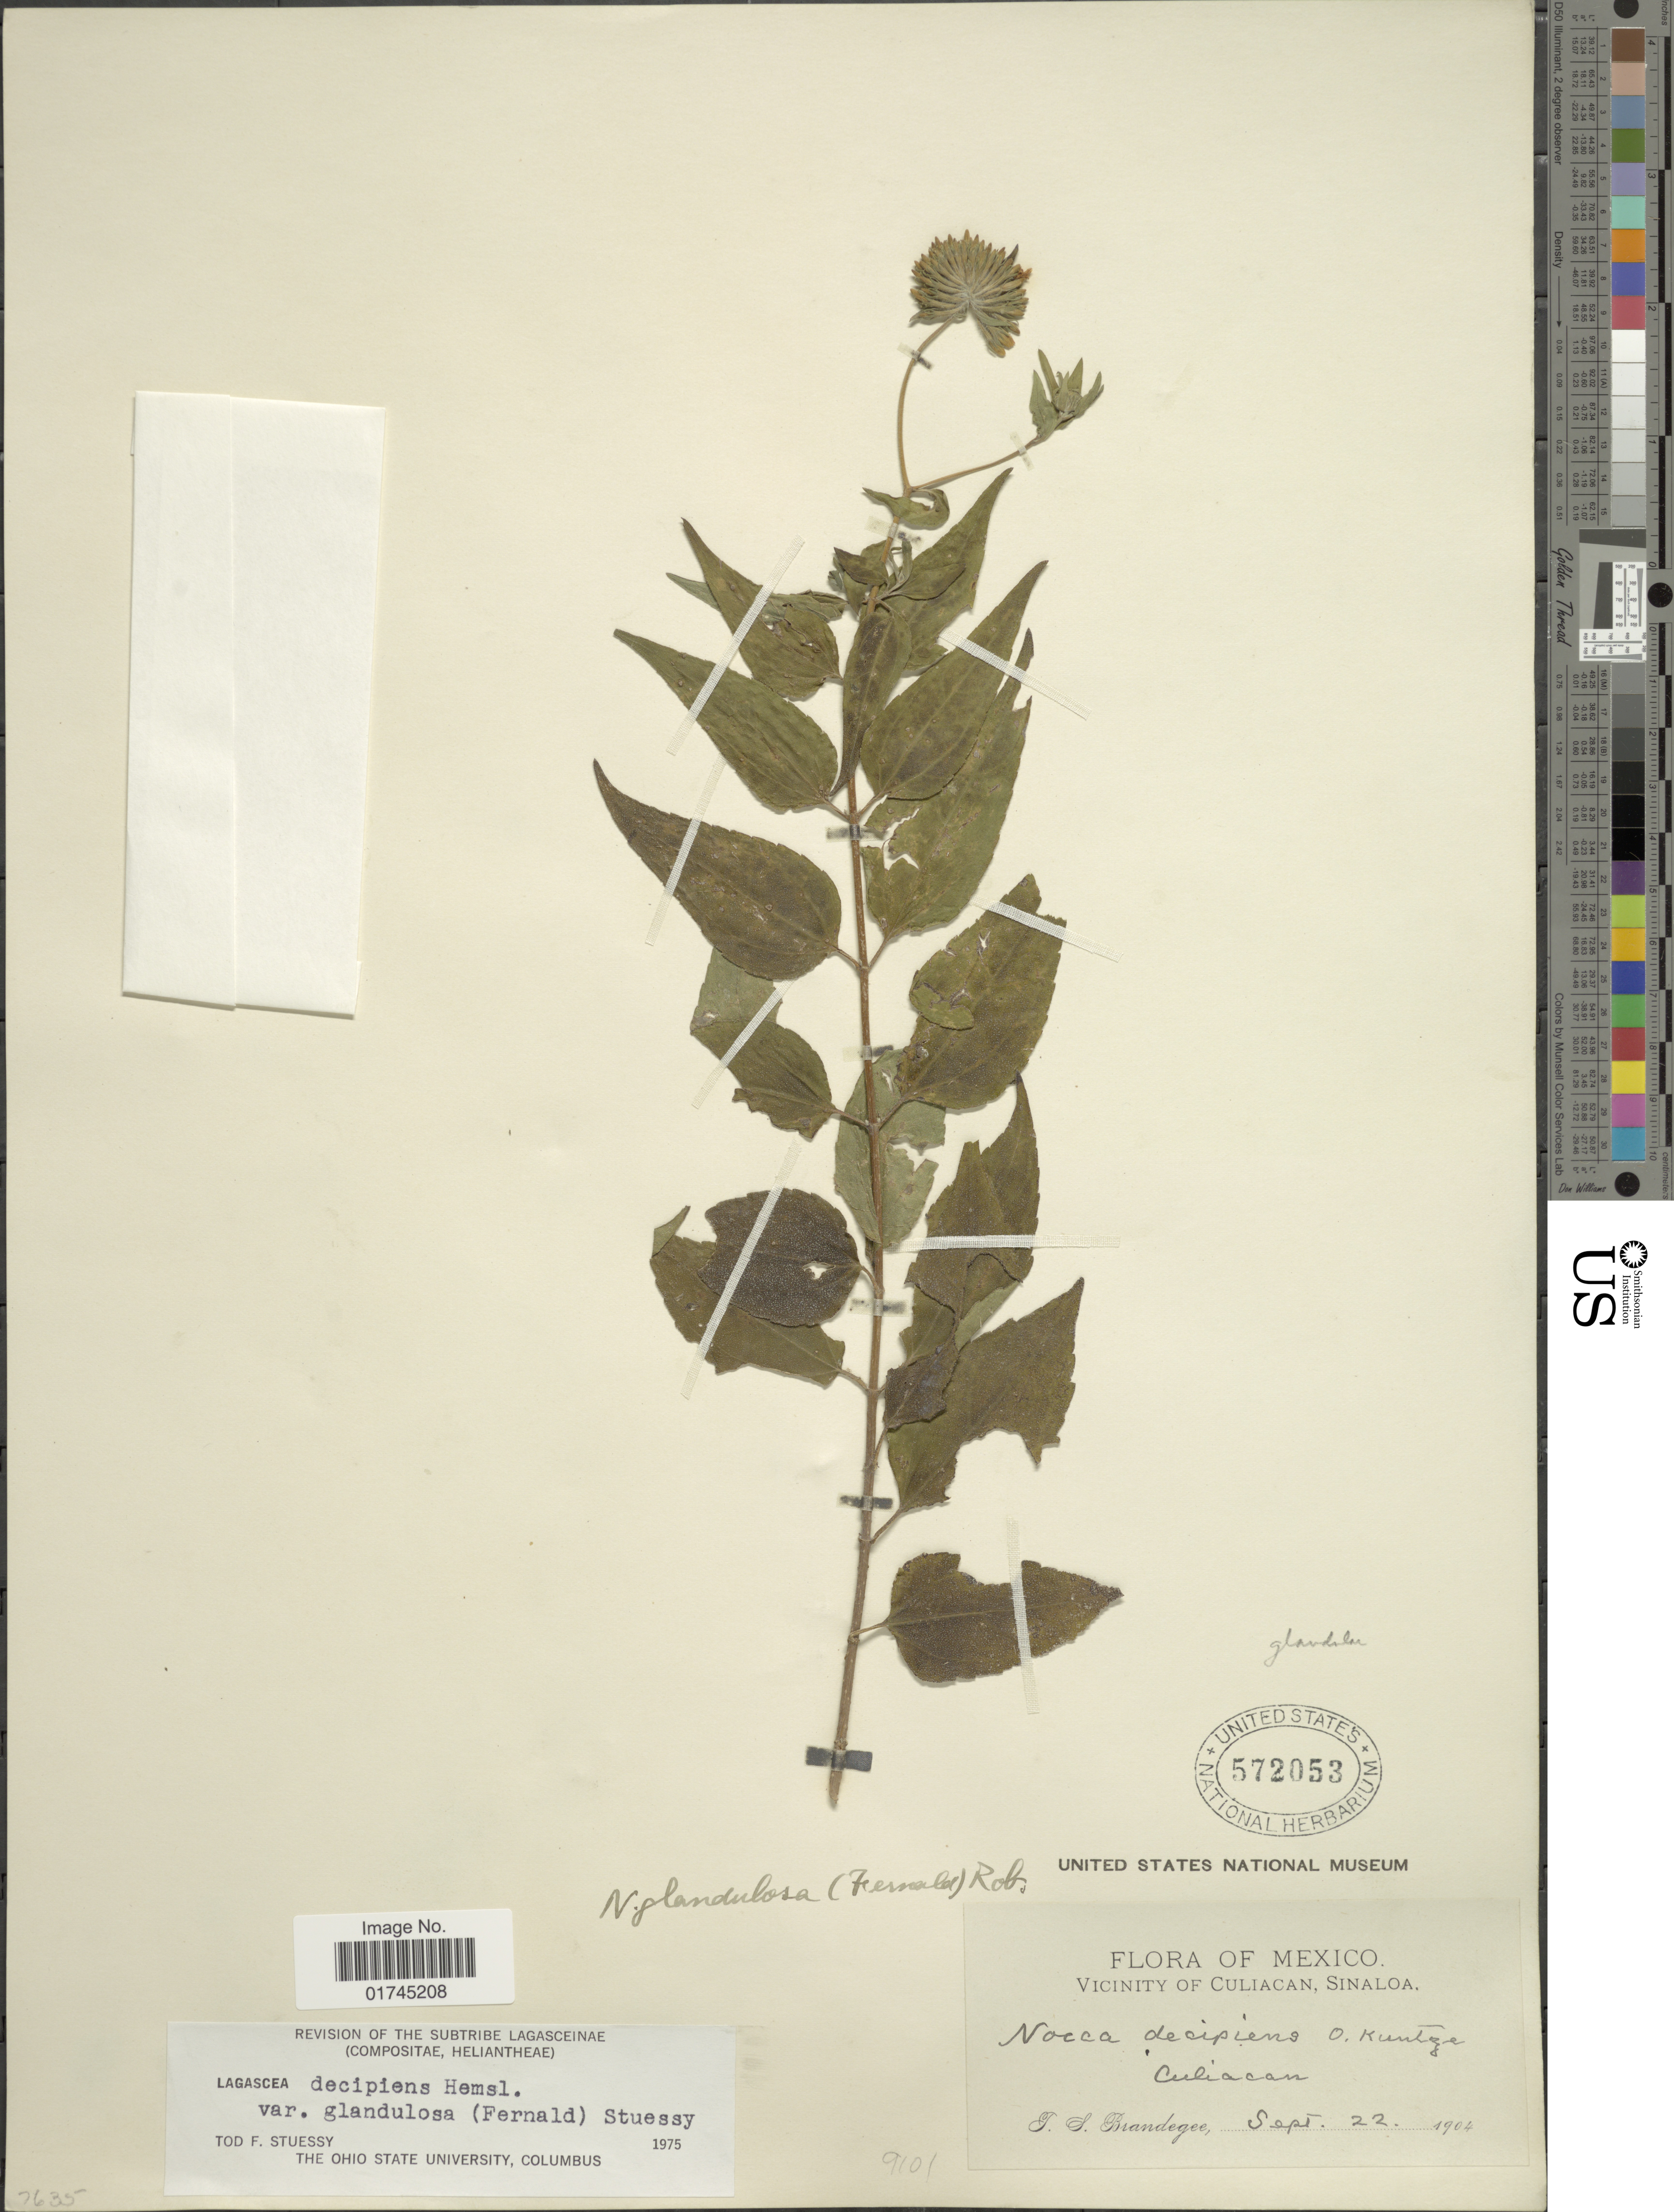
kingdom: Plantae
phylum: Tracheophyta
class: Magnoliopsida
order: Asterales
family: Asteraceae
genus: Lagascea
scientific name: Lagascea decipiens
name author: Hemsl.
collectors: T. S. Brandegee (herbarium)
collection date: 1904-09-22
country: Mexico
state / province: Sinaloa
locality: Vicinity of Culiacan, Culiacan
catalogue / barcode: US 572053